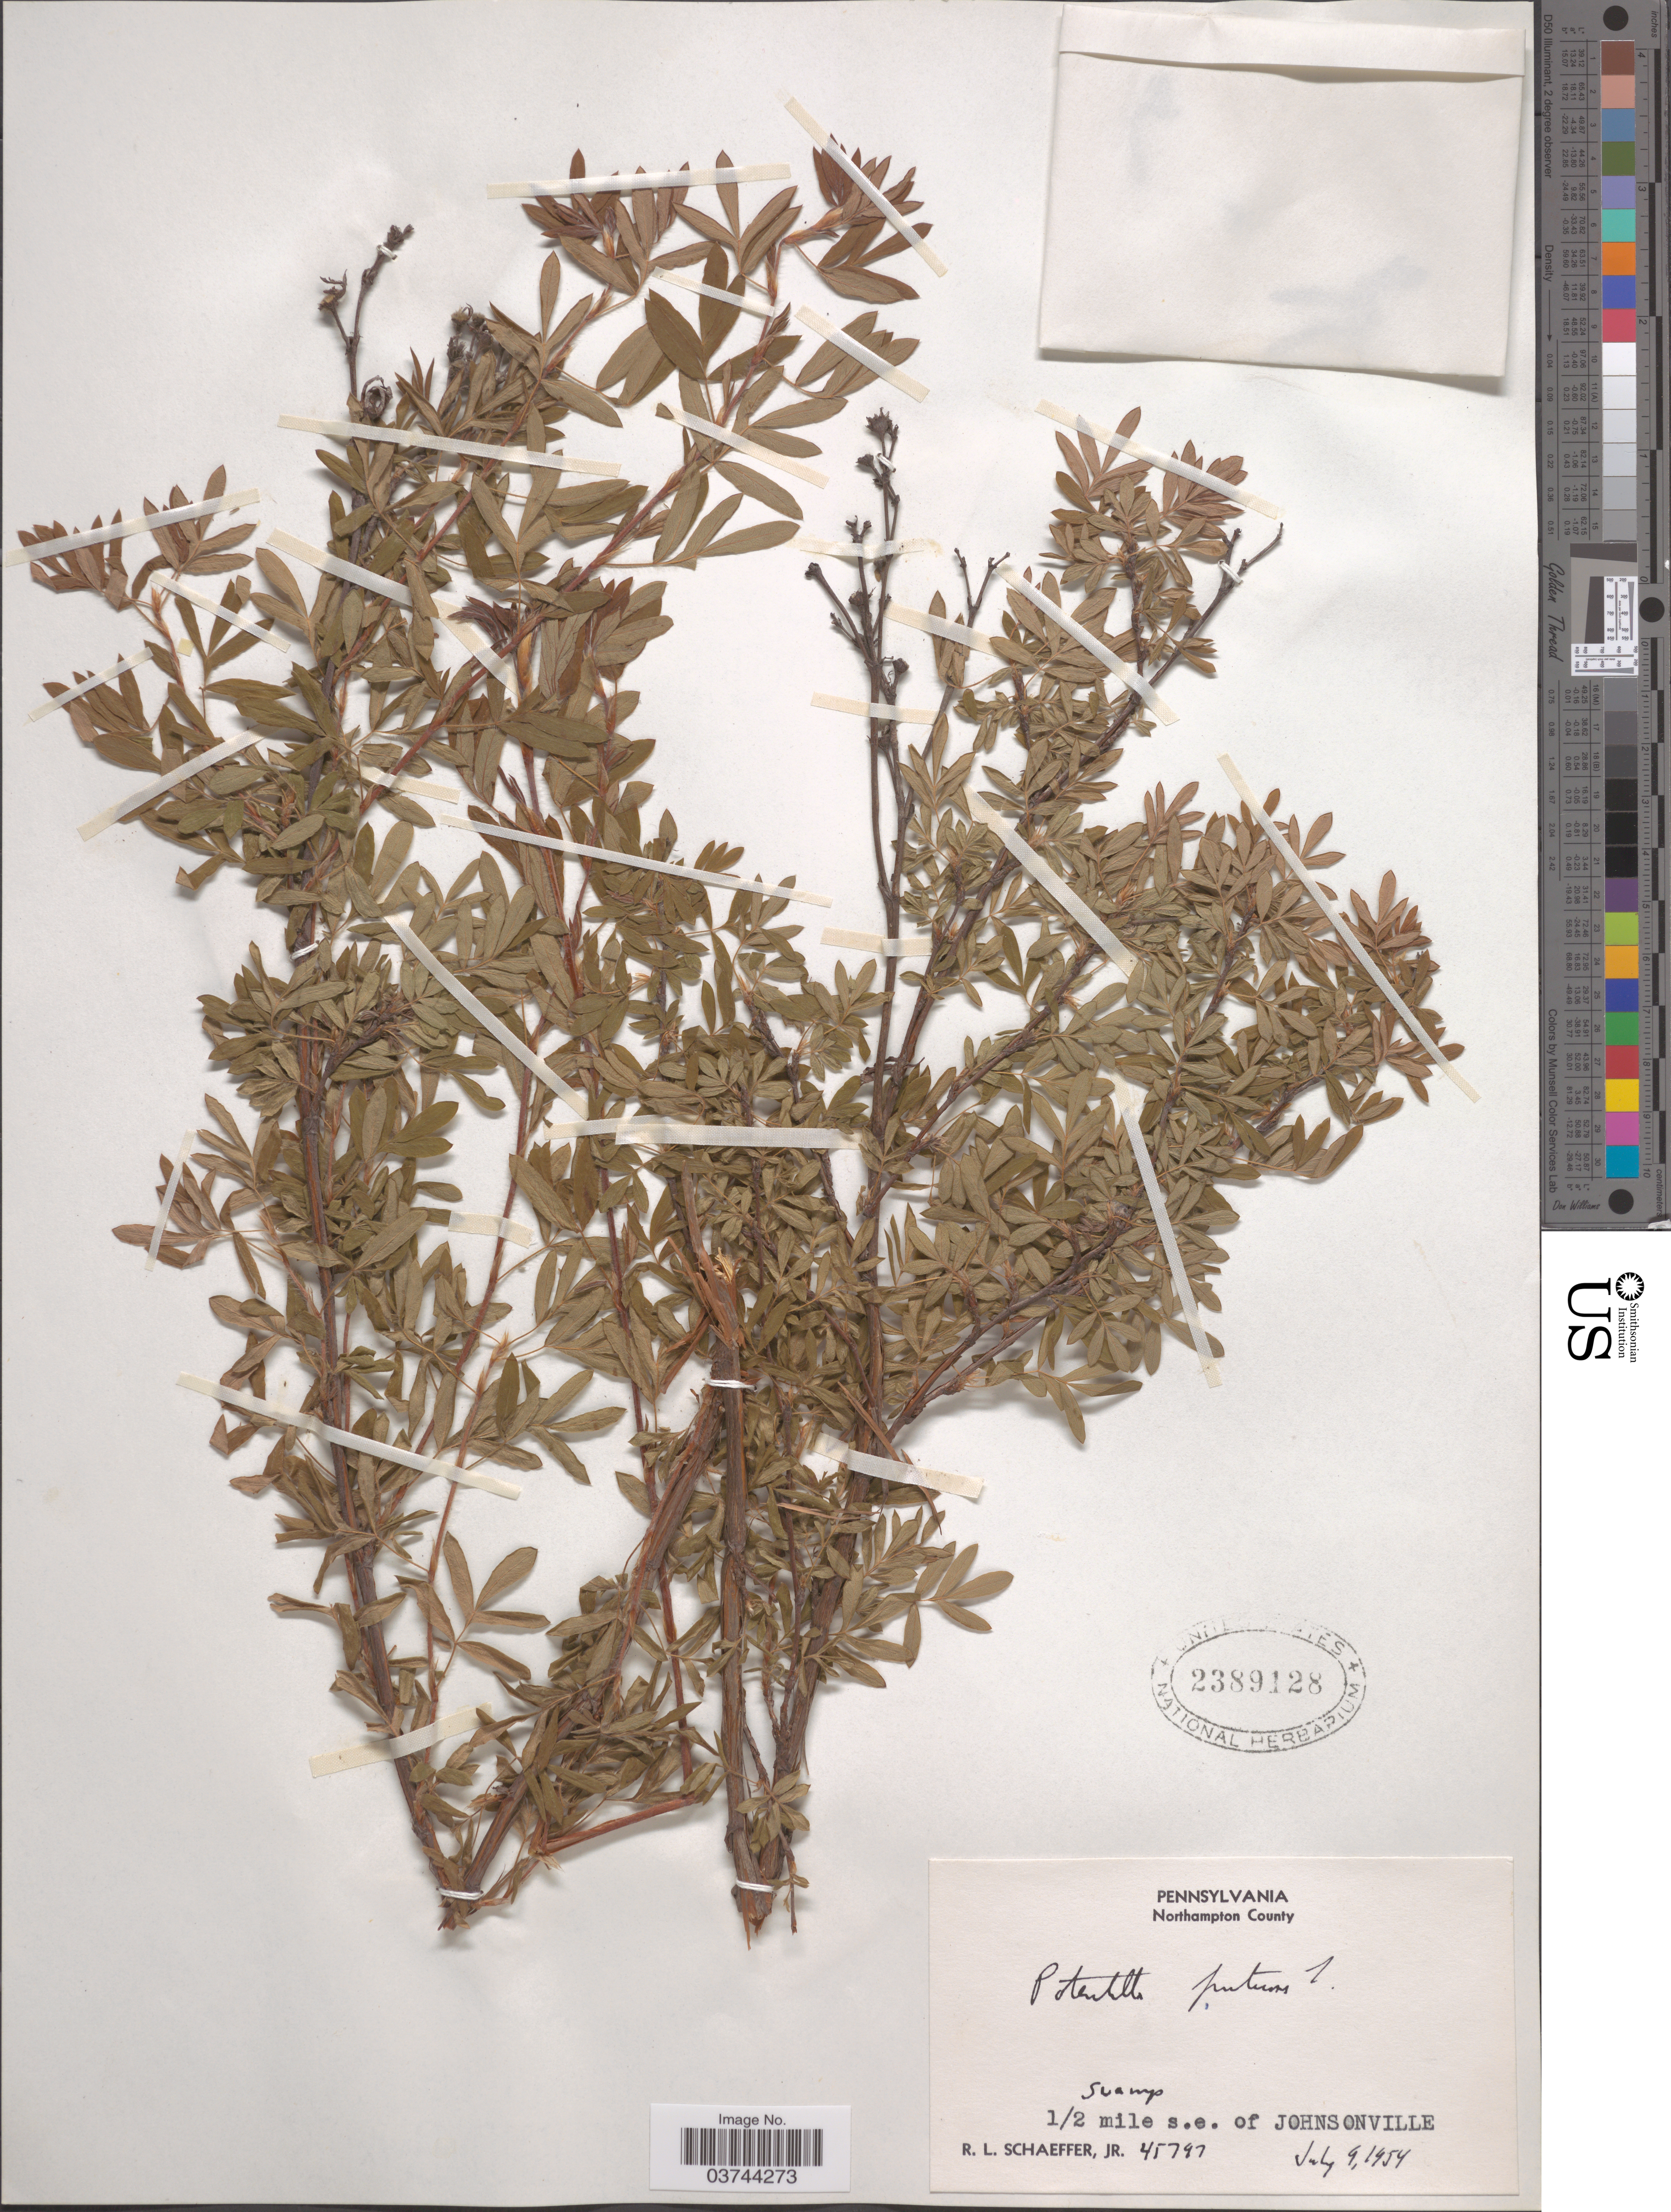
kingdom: Plantae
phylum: Tracheophyta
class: Magnoliopsida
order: Rosales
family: Rosaceae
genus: Dasiphora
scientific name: Dasiphora fruticosa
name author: (L.) Rydb.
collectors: R. L. Schaeffer Jr.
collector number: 45797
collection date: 1954-07-09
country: United States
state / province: Pennsylvania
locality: Northampton County. ½ mile s.e. of Johnsonville.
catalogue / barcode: US 2389128